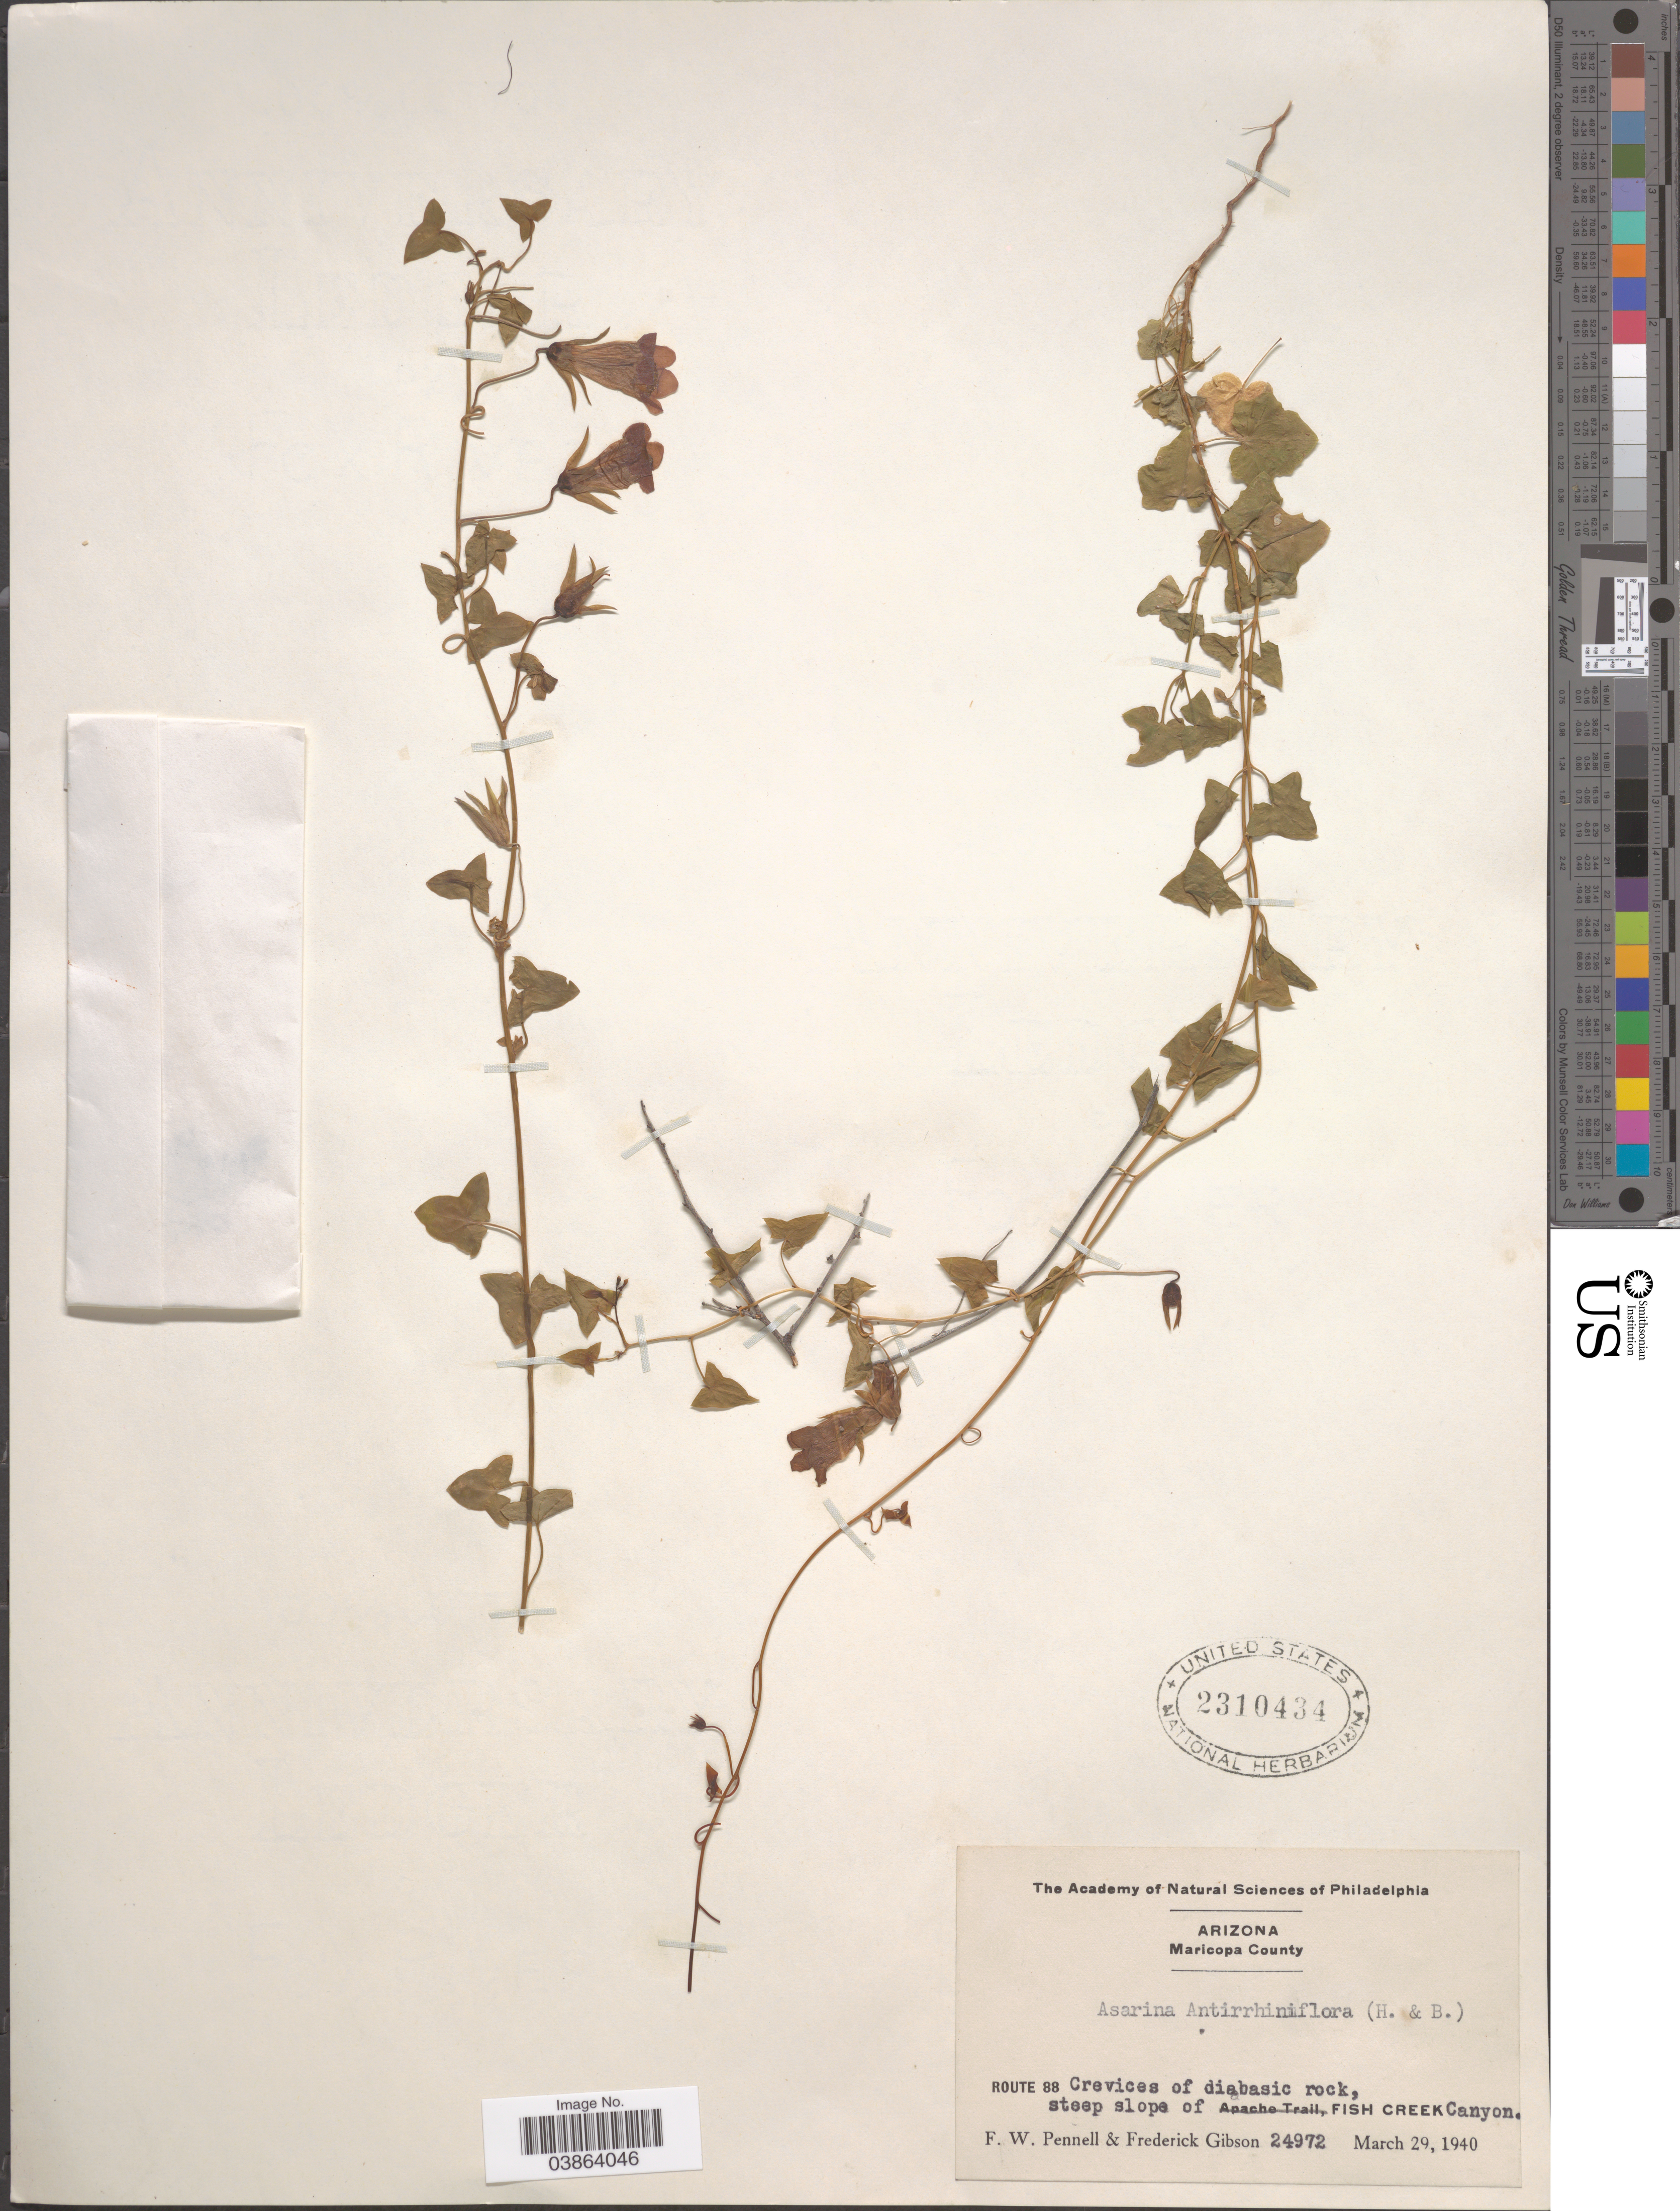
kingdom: Plantae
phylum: Tracheophyta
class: Magnoliopsida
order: Lamiales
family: Plantaginaceae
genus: Asarina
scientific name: Asarina filipes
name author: (A. Gray) Pennell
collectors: F. W. Pennell & F. Gibson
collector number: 24972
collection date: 1940-03-29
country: United States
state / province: Arizona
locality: Maricopa County. Route 88. Fish Creek Canyon.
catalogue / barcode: US 2310434